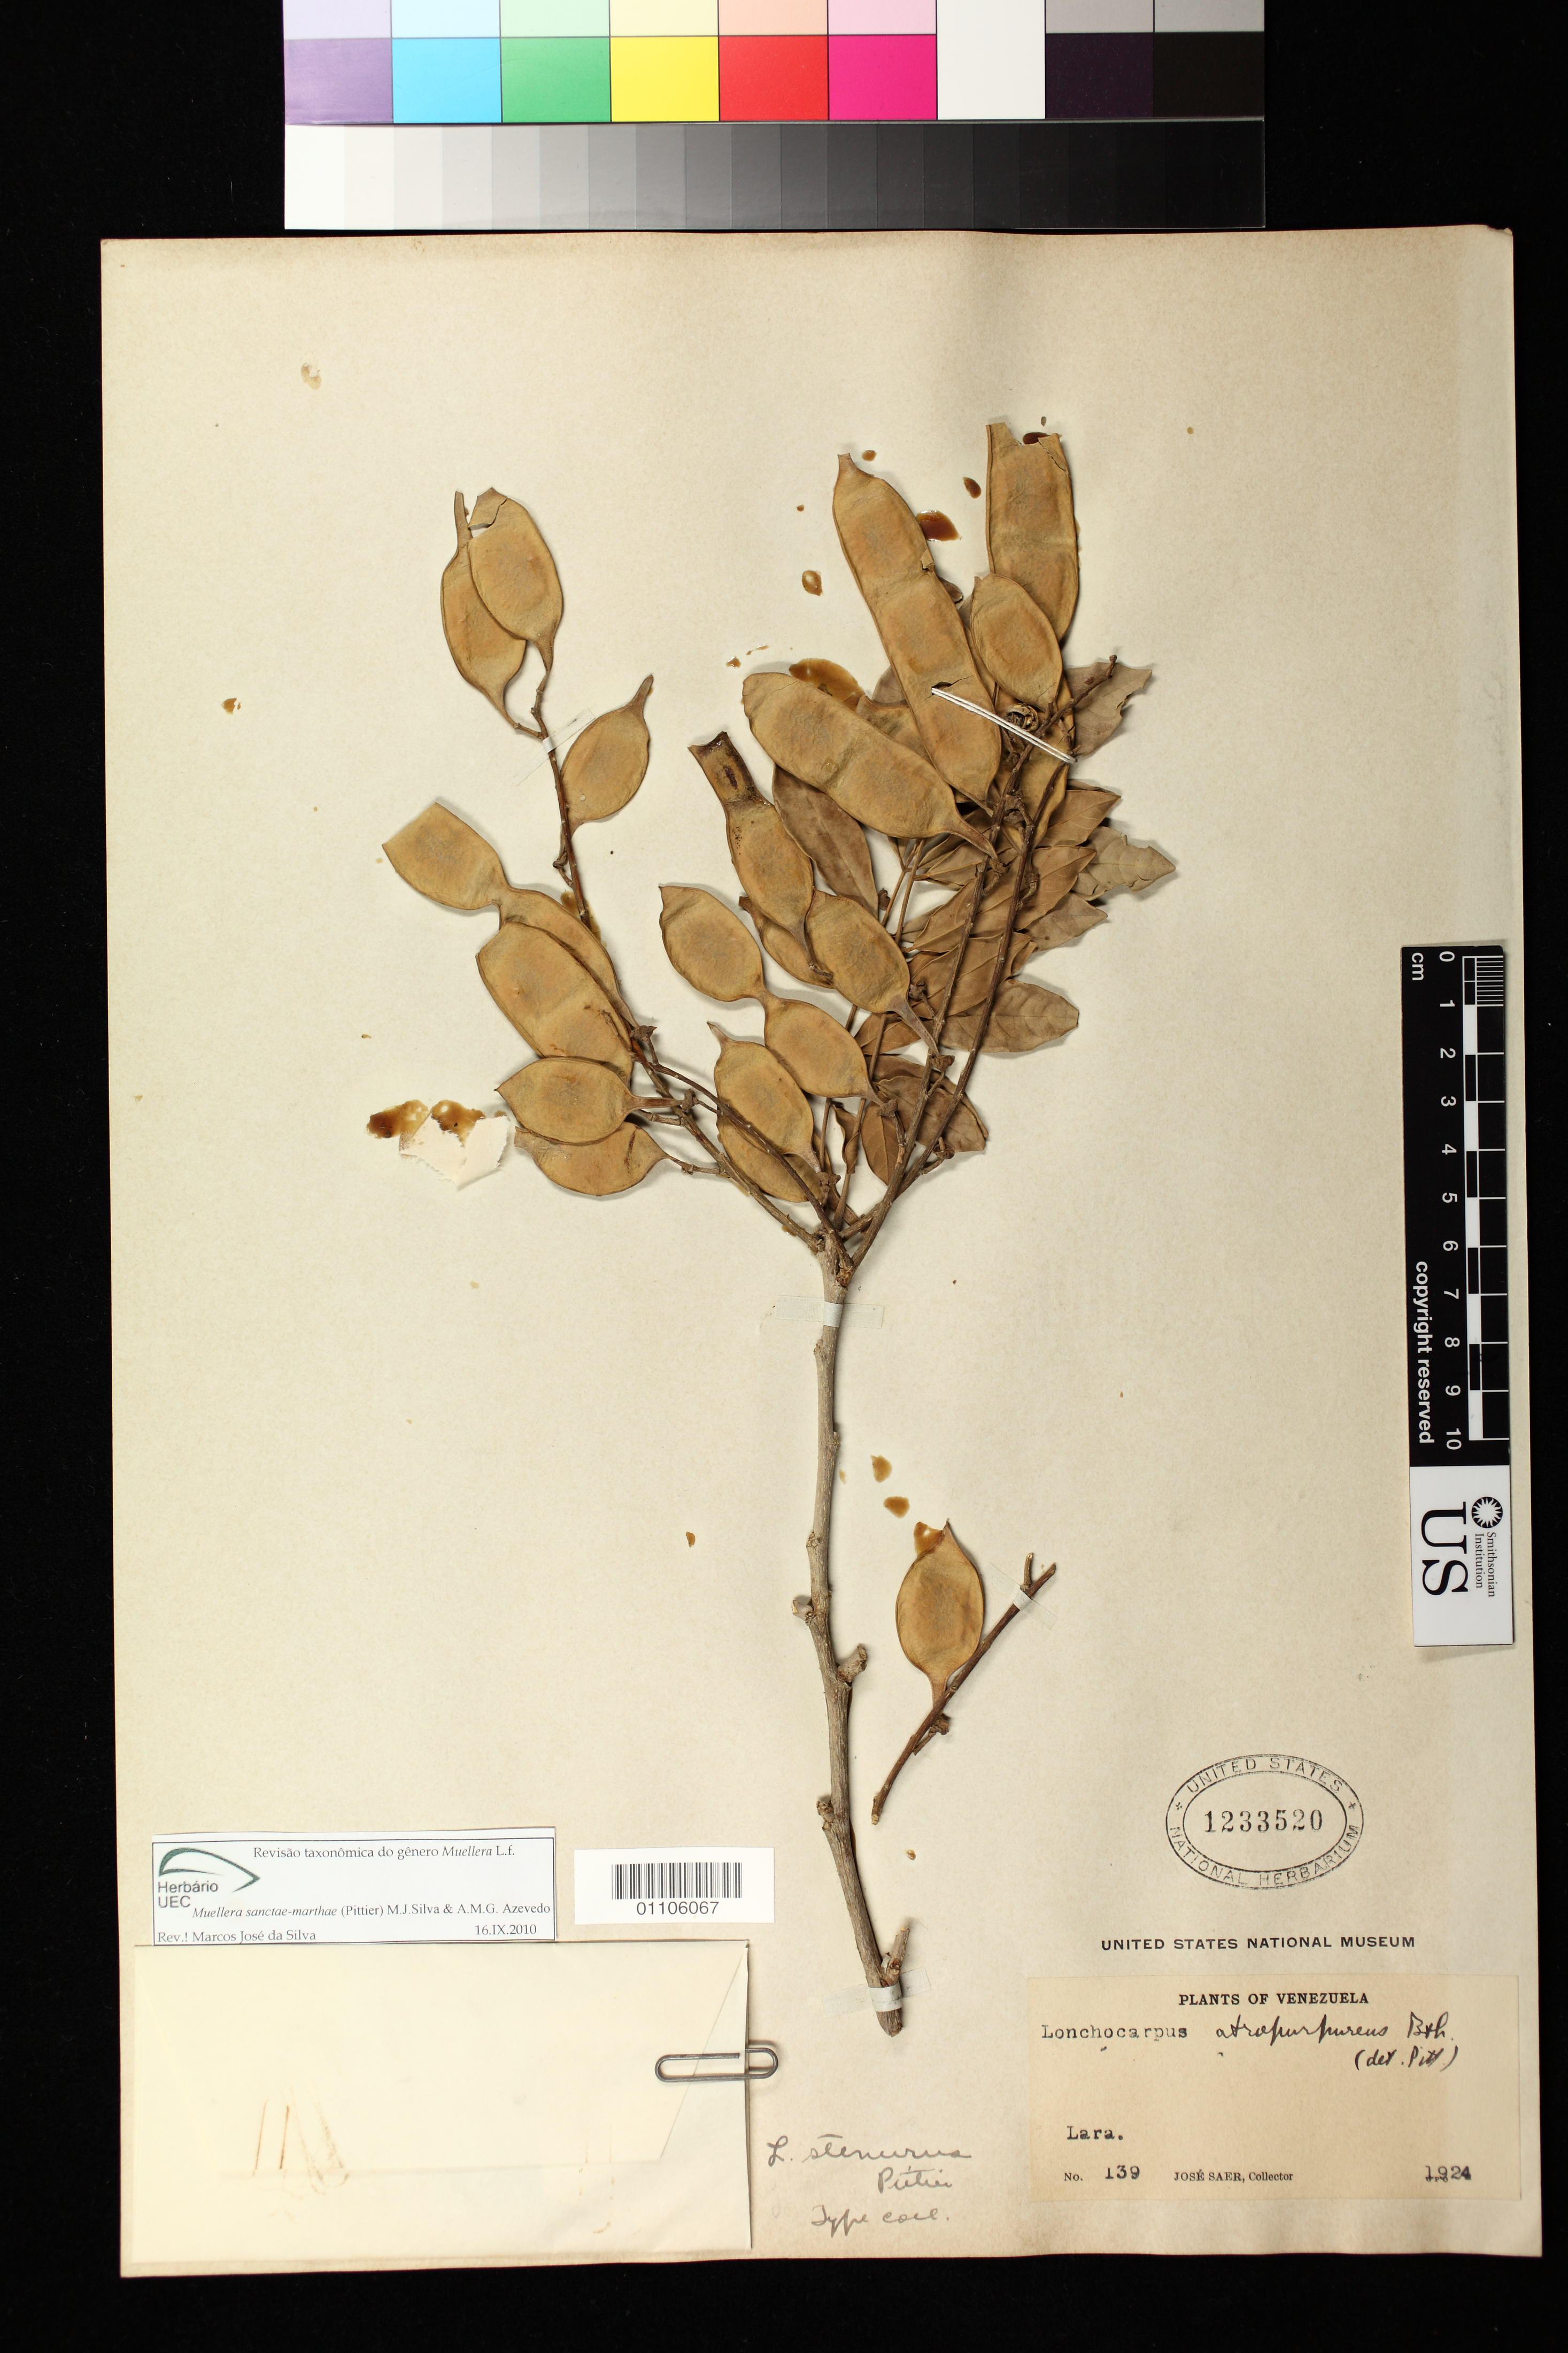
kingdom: Plantae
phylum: Tracheophyta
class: Magnoliopsida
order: Fabales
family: Fabaceae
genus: Lonchocarpus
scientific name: Lonchocarpus stenurus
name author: Pittier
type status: Isotype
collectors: J. Saer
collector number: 139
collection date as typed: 1924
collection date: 1924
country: Venezuela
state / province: Lara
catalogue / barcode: US 1233520